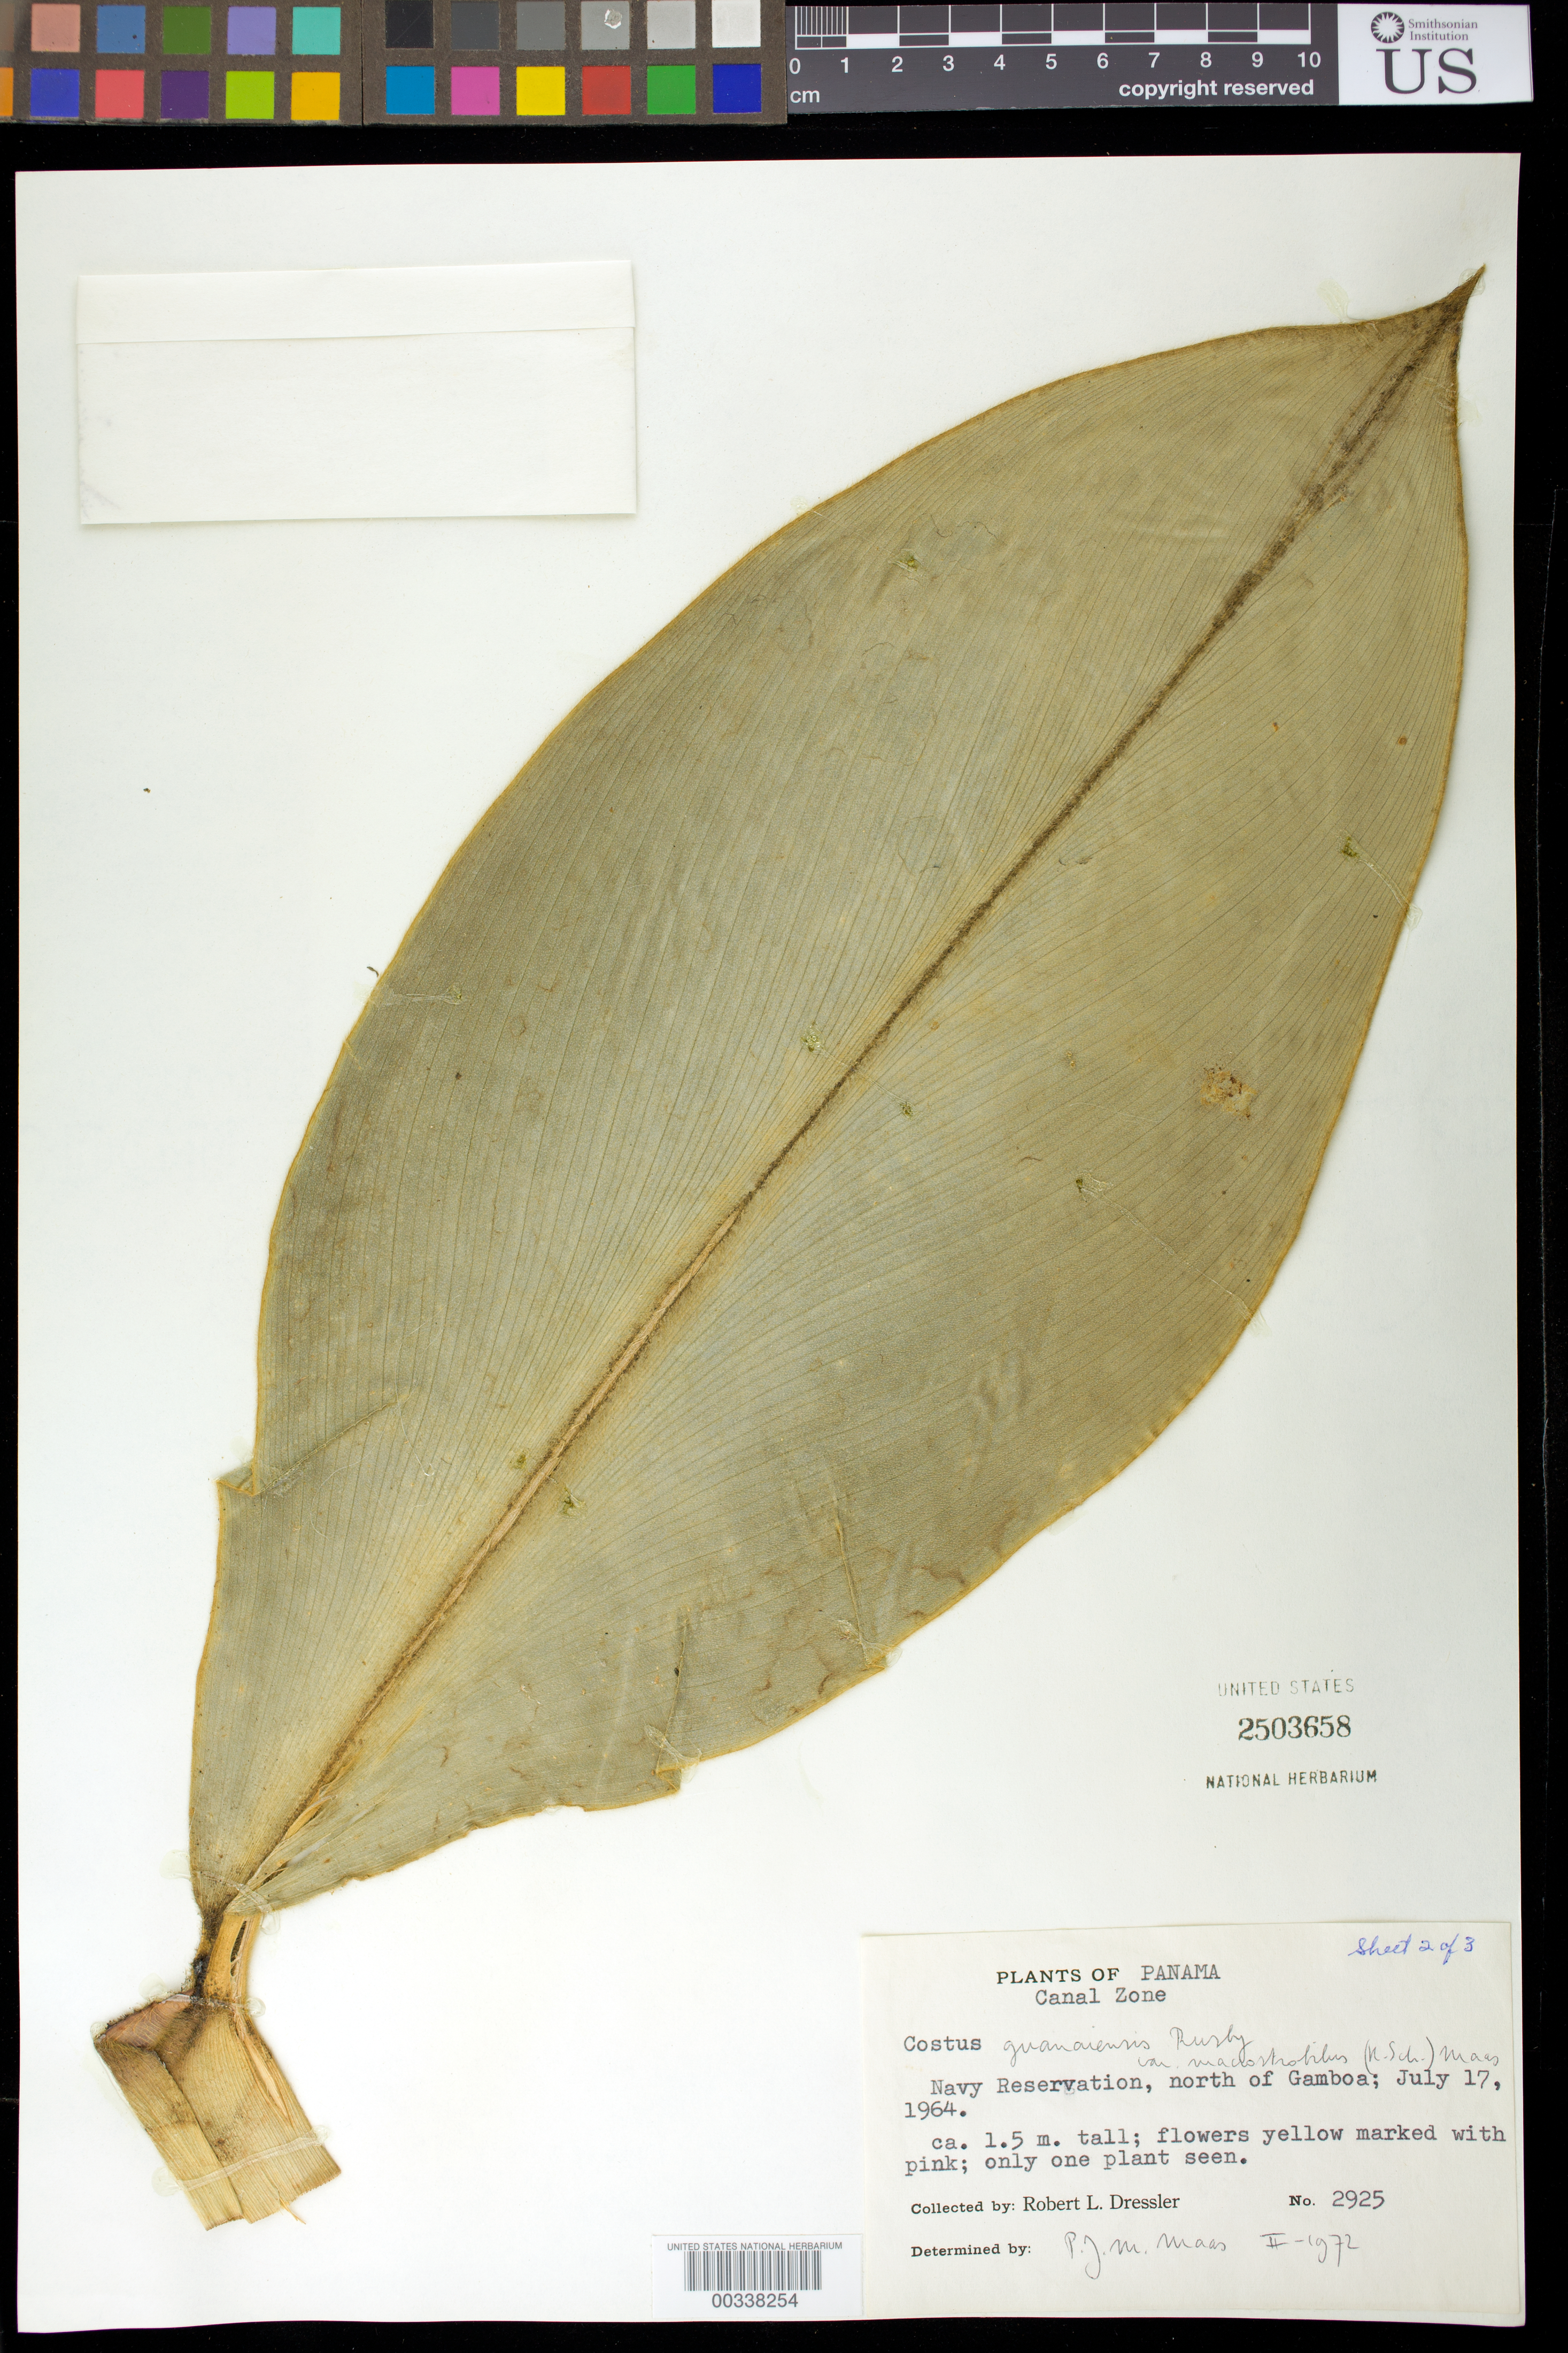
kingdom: Plantae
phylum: Tracheophyta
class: Liliopsida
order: Zingiberales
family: Costaceae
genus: Costus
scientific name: Costus guanaiensis var. macrostrobilis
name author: (K. Schum.) Maas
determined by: Maas, Paul J. M.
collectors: R. Dressler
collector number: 2925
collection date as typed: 17 Jul 1964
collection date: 1964-07-17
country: Panama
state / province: Colón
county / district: Canal Zone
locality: Navy Reservation, N of Gamboa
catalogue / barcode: US 2503658